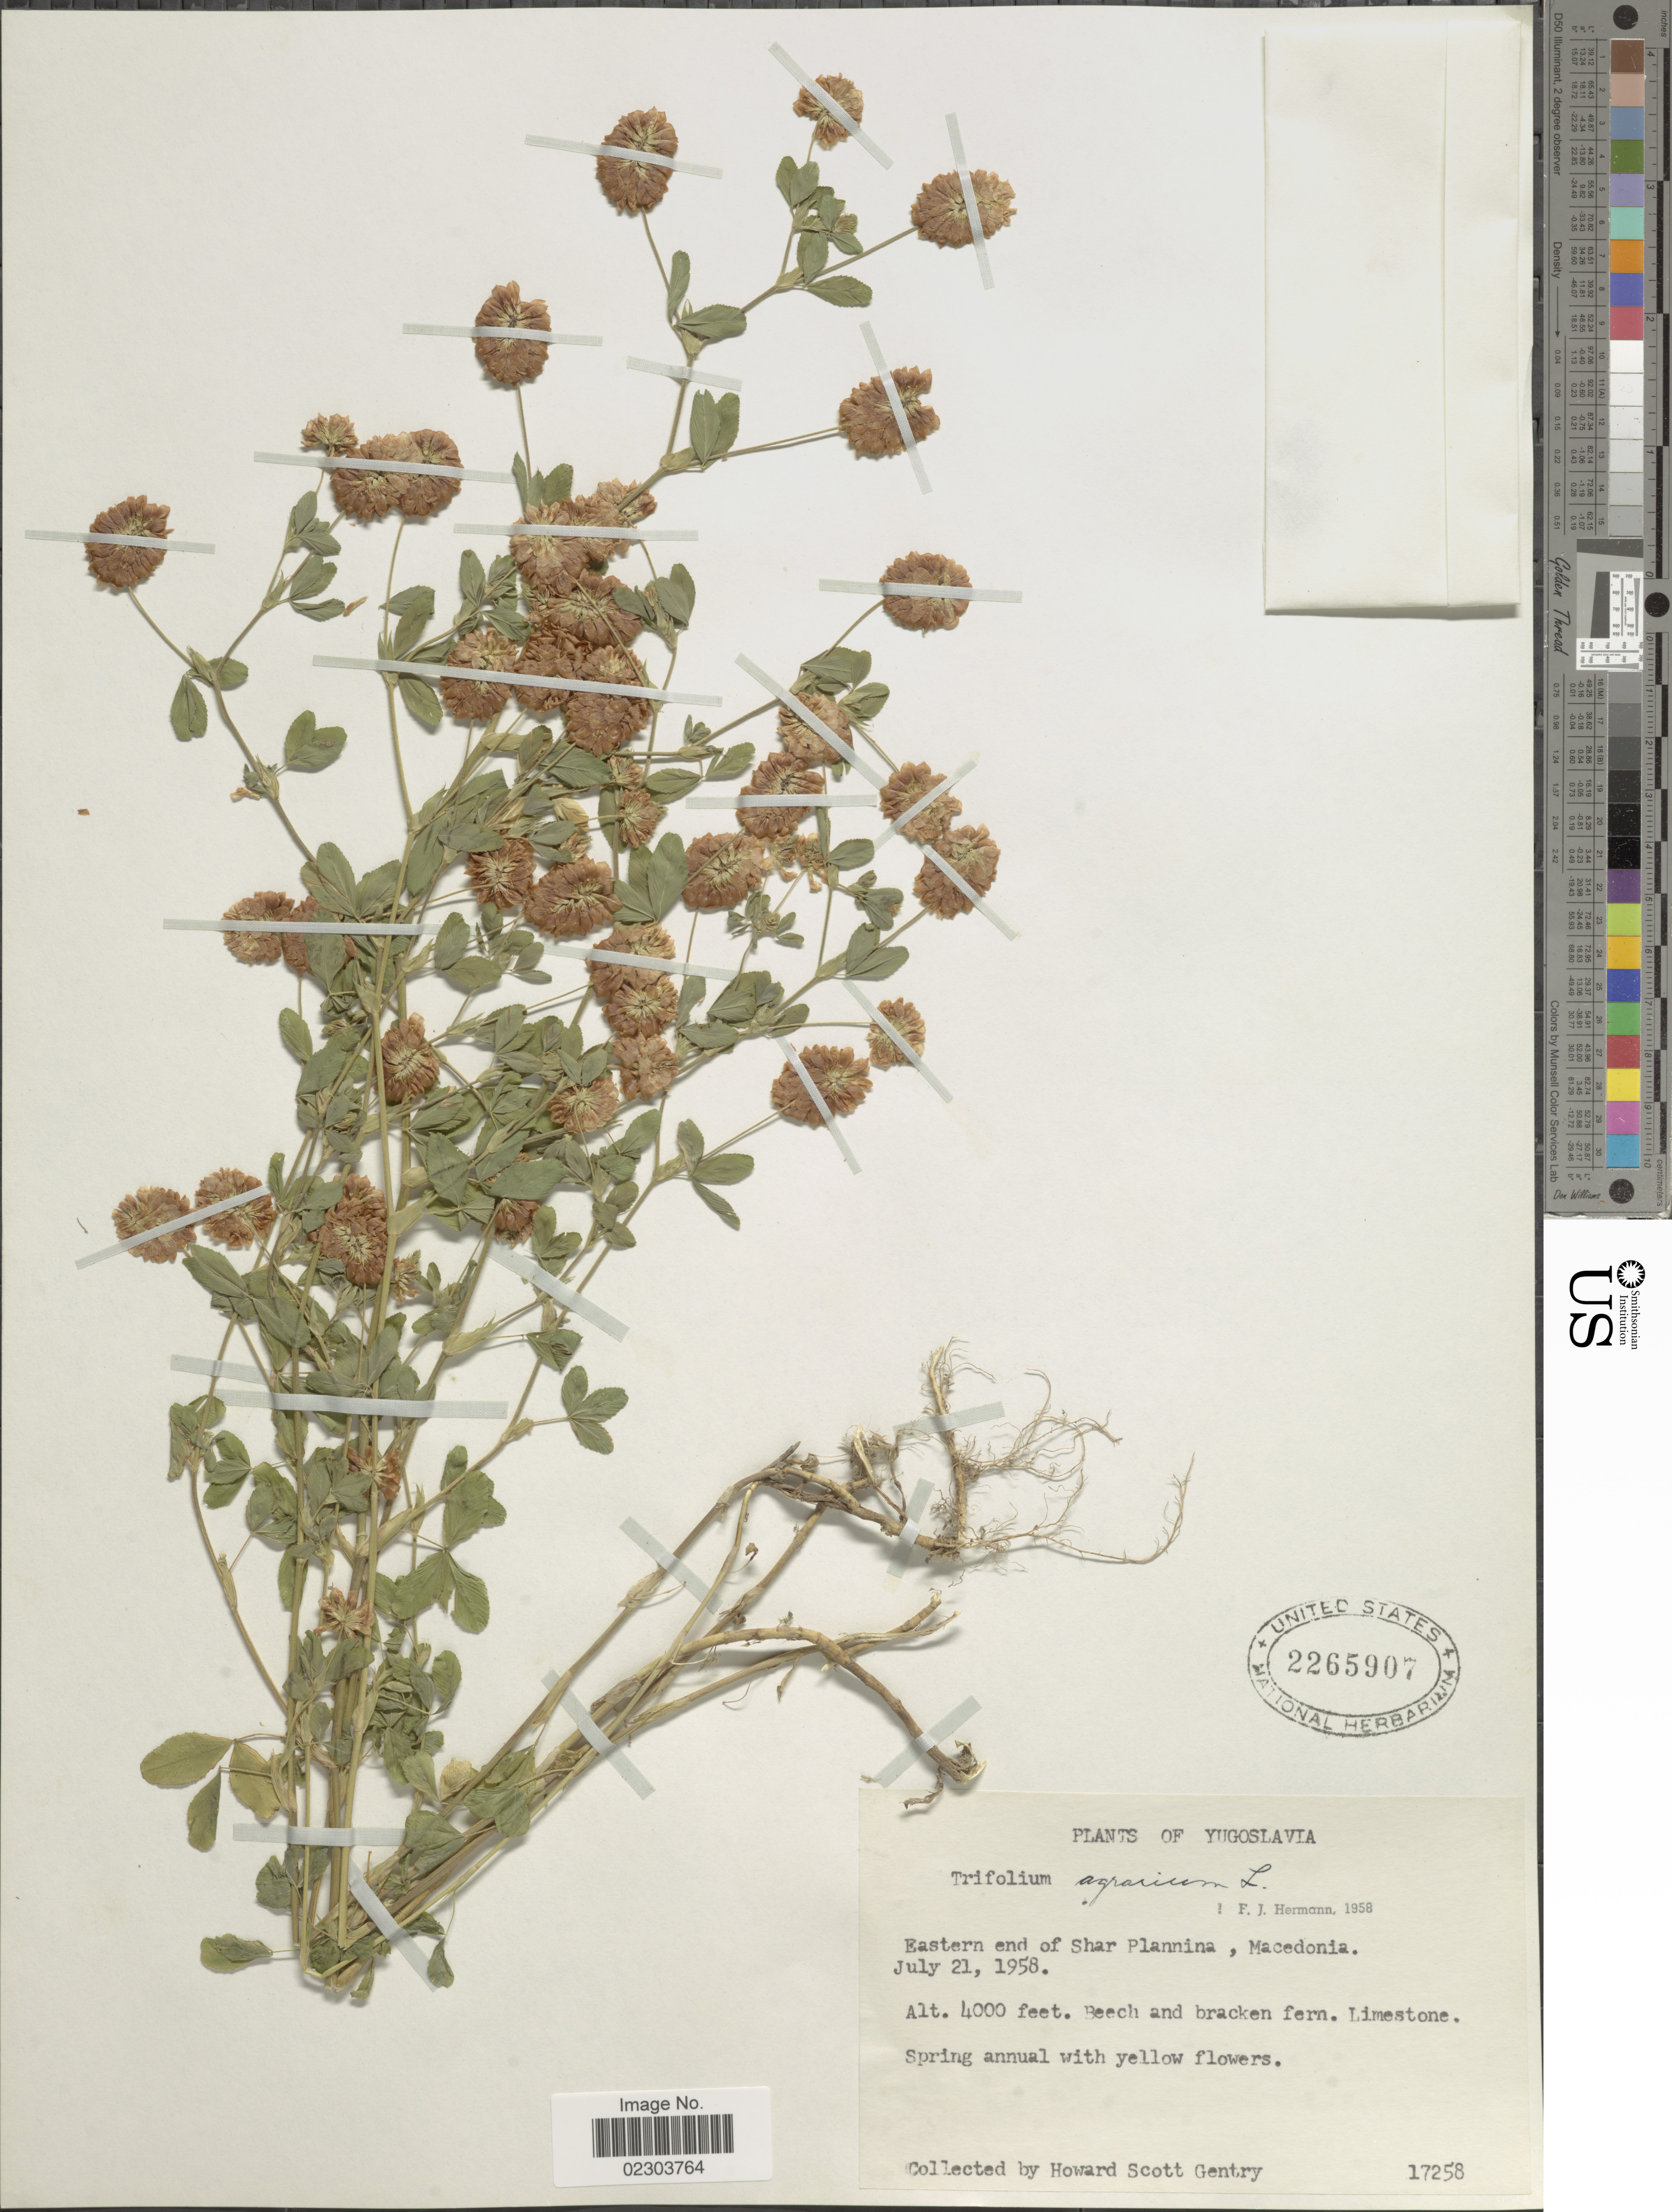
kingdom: Plantae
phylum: Tracheophyta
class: Magnoliopsida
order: Fabales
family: Fabaceae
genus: Trifolium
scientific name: Trifolium agrarium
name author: L.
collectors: H. S. Gentry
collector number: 17258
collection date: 1958-07-21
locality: Yugoslavia, Eastern end of Shar Plannina, Macedonia, beack and bracken fern, limestone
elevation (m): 1219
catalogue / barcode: US 2265907